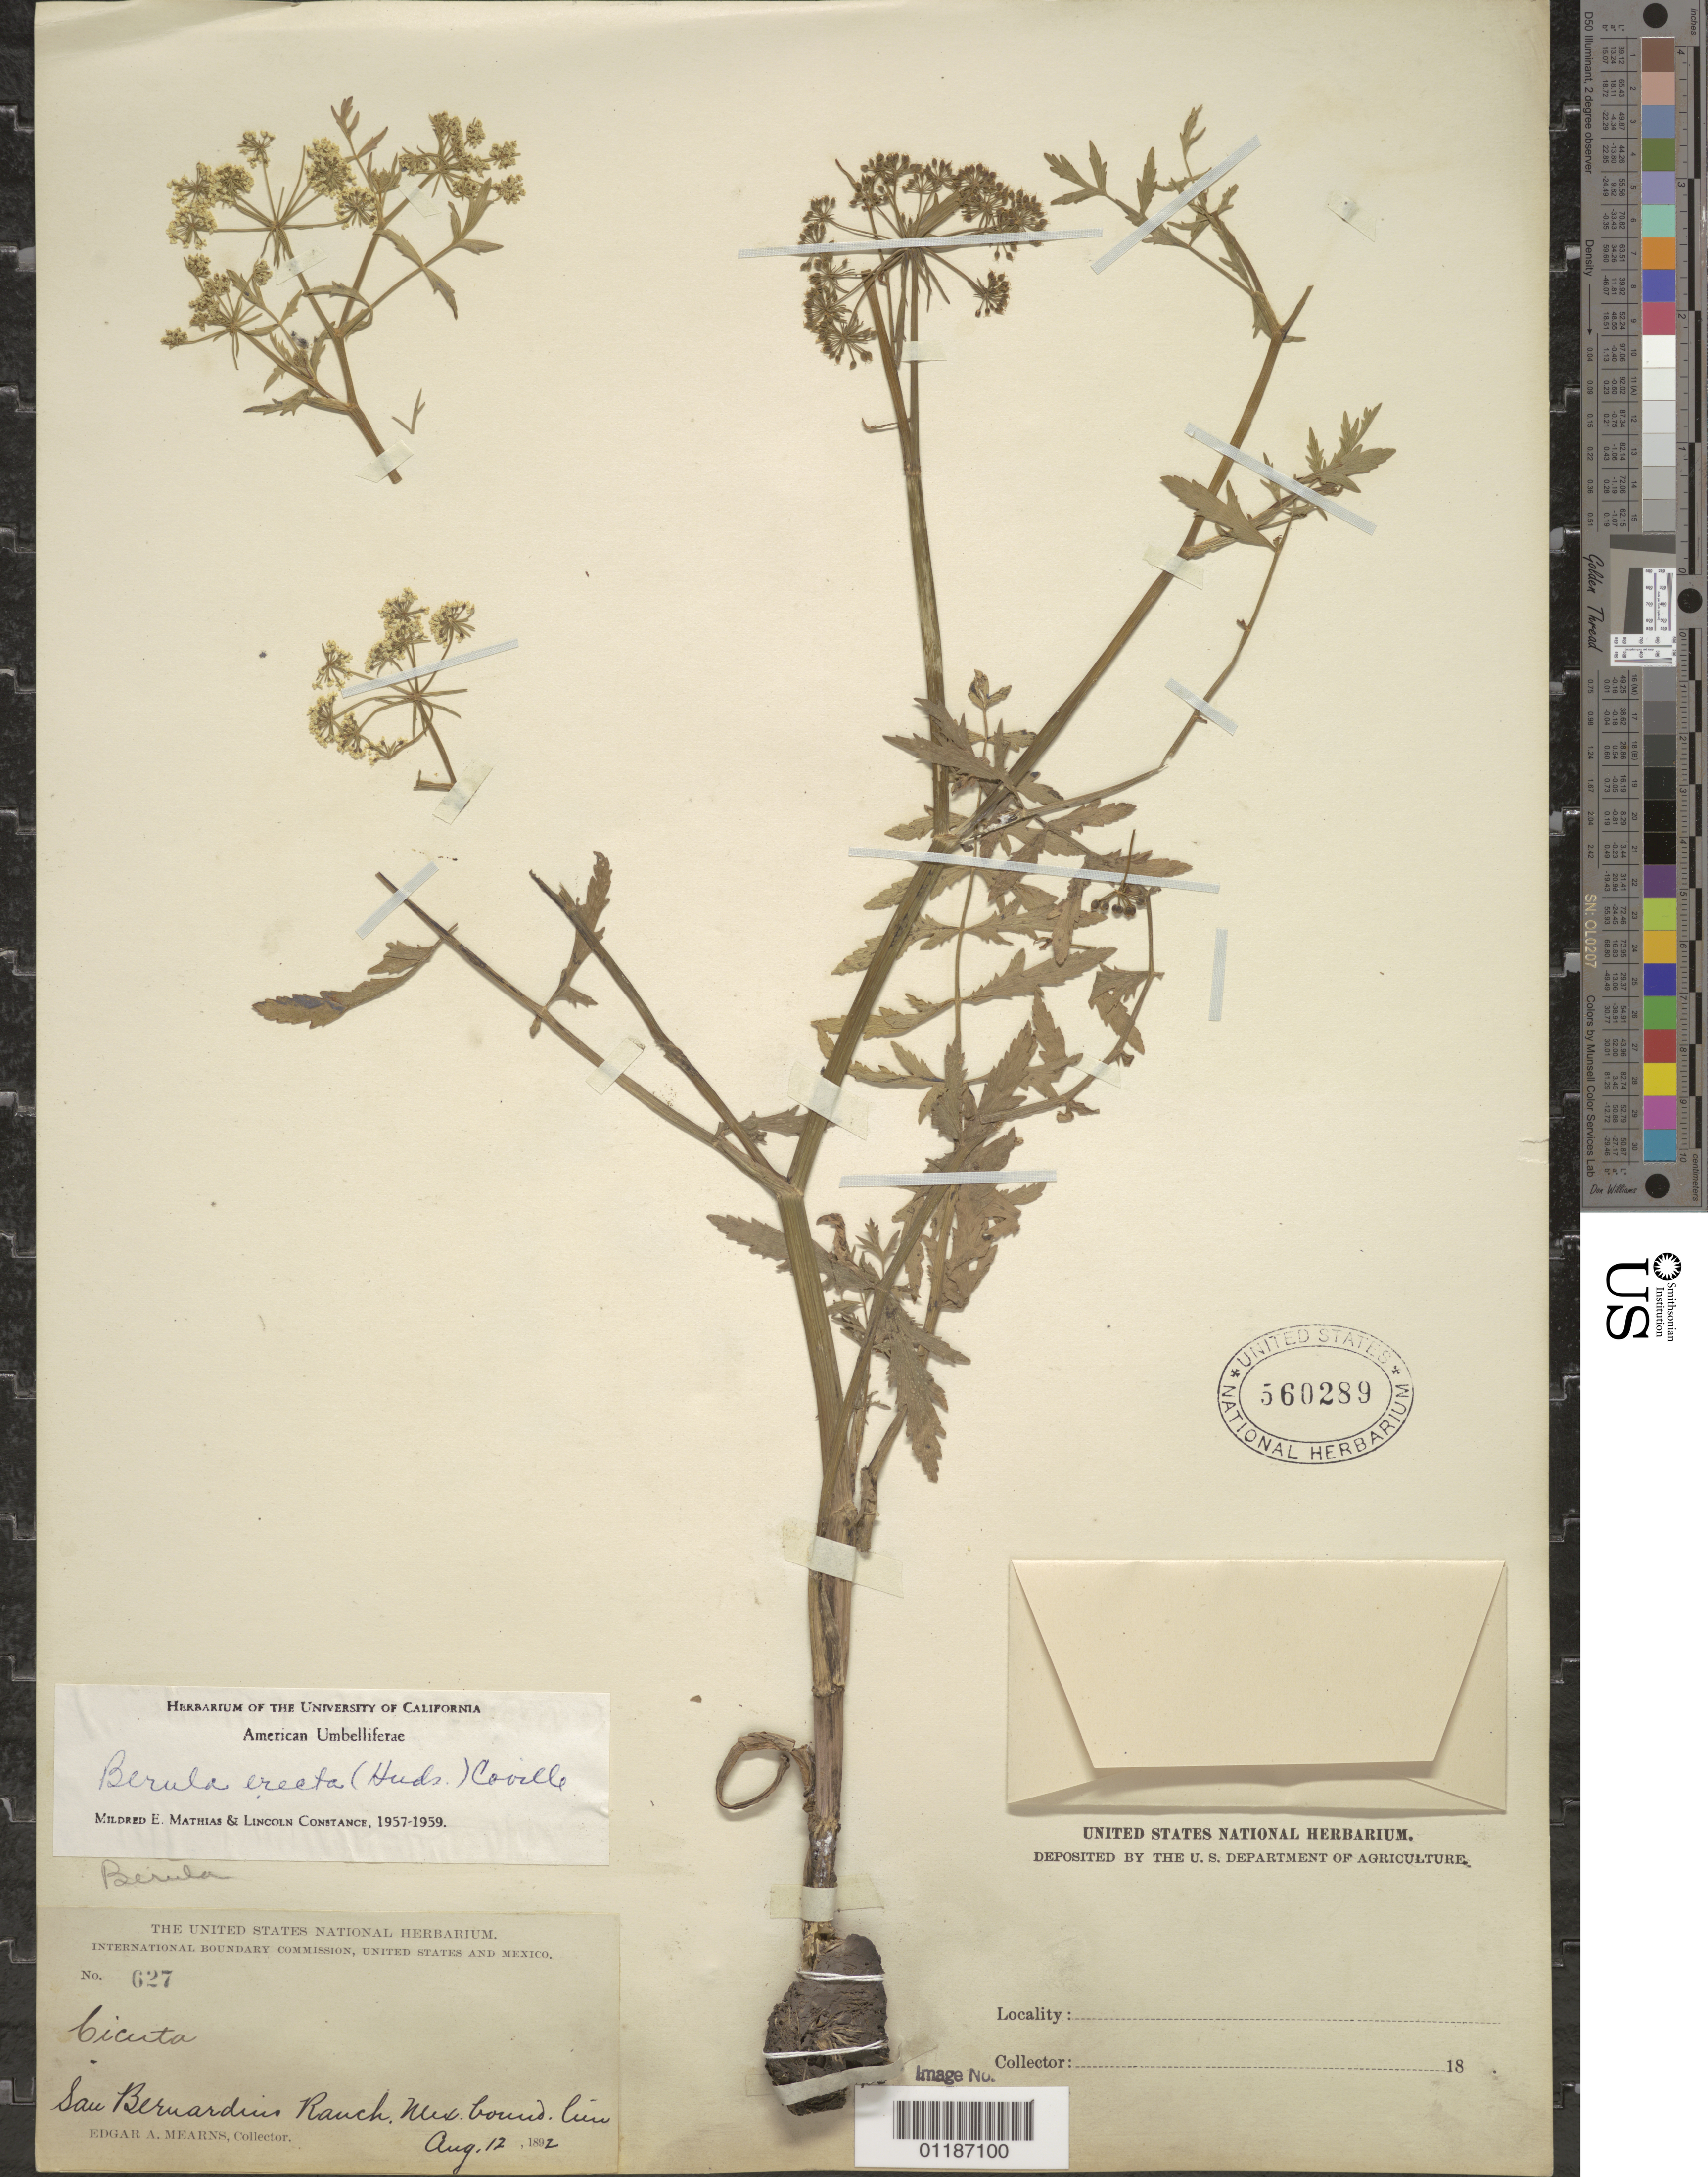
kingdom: Plantae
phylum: Tracheophyta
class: Magnoliopsida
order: Apiales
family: Apiaceae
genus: Berula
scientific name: Berula erecta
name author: (Huds.) Coville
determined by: Mathias, M. E.; Constance, L.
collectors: E. A. Mearns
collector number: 627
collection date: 1892-08-12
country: United States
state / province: Arizona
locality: San Bernardino Ranch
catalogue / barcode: US 560289